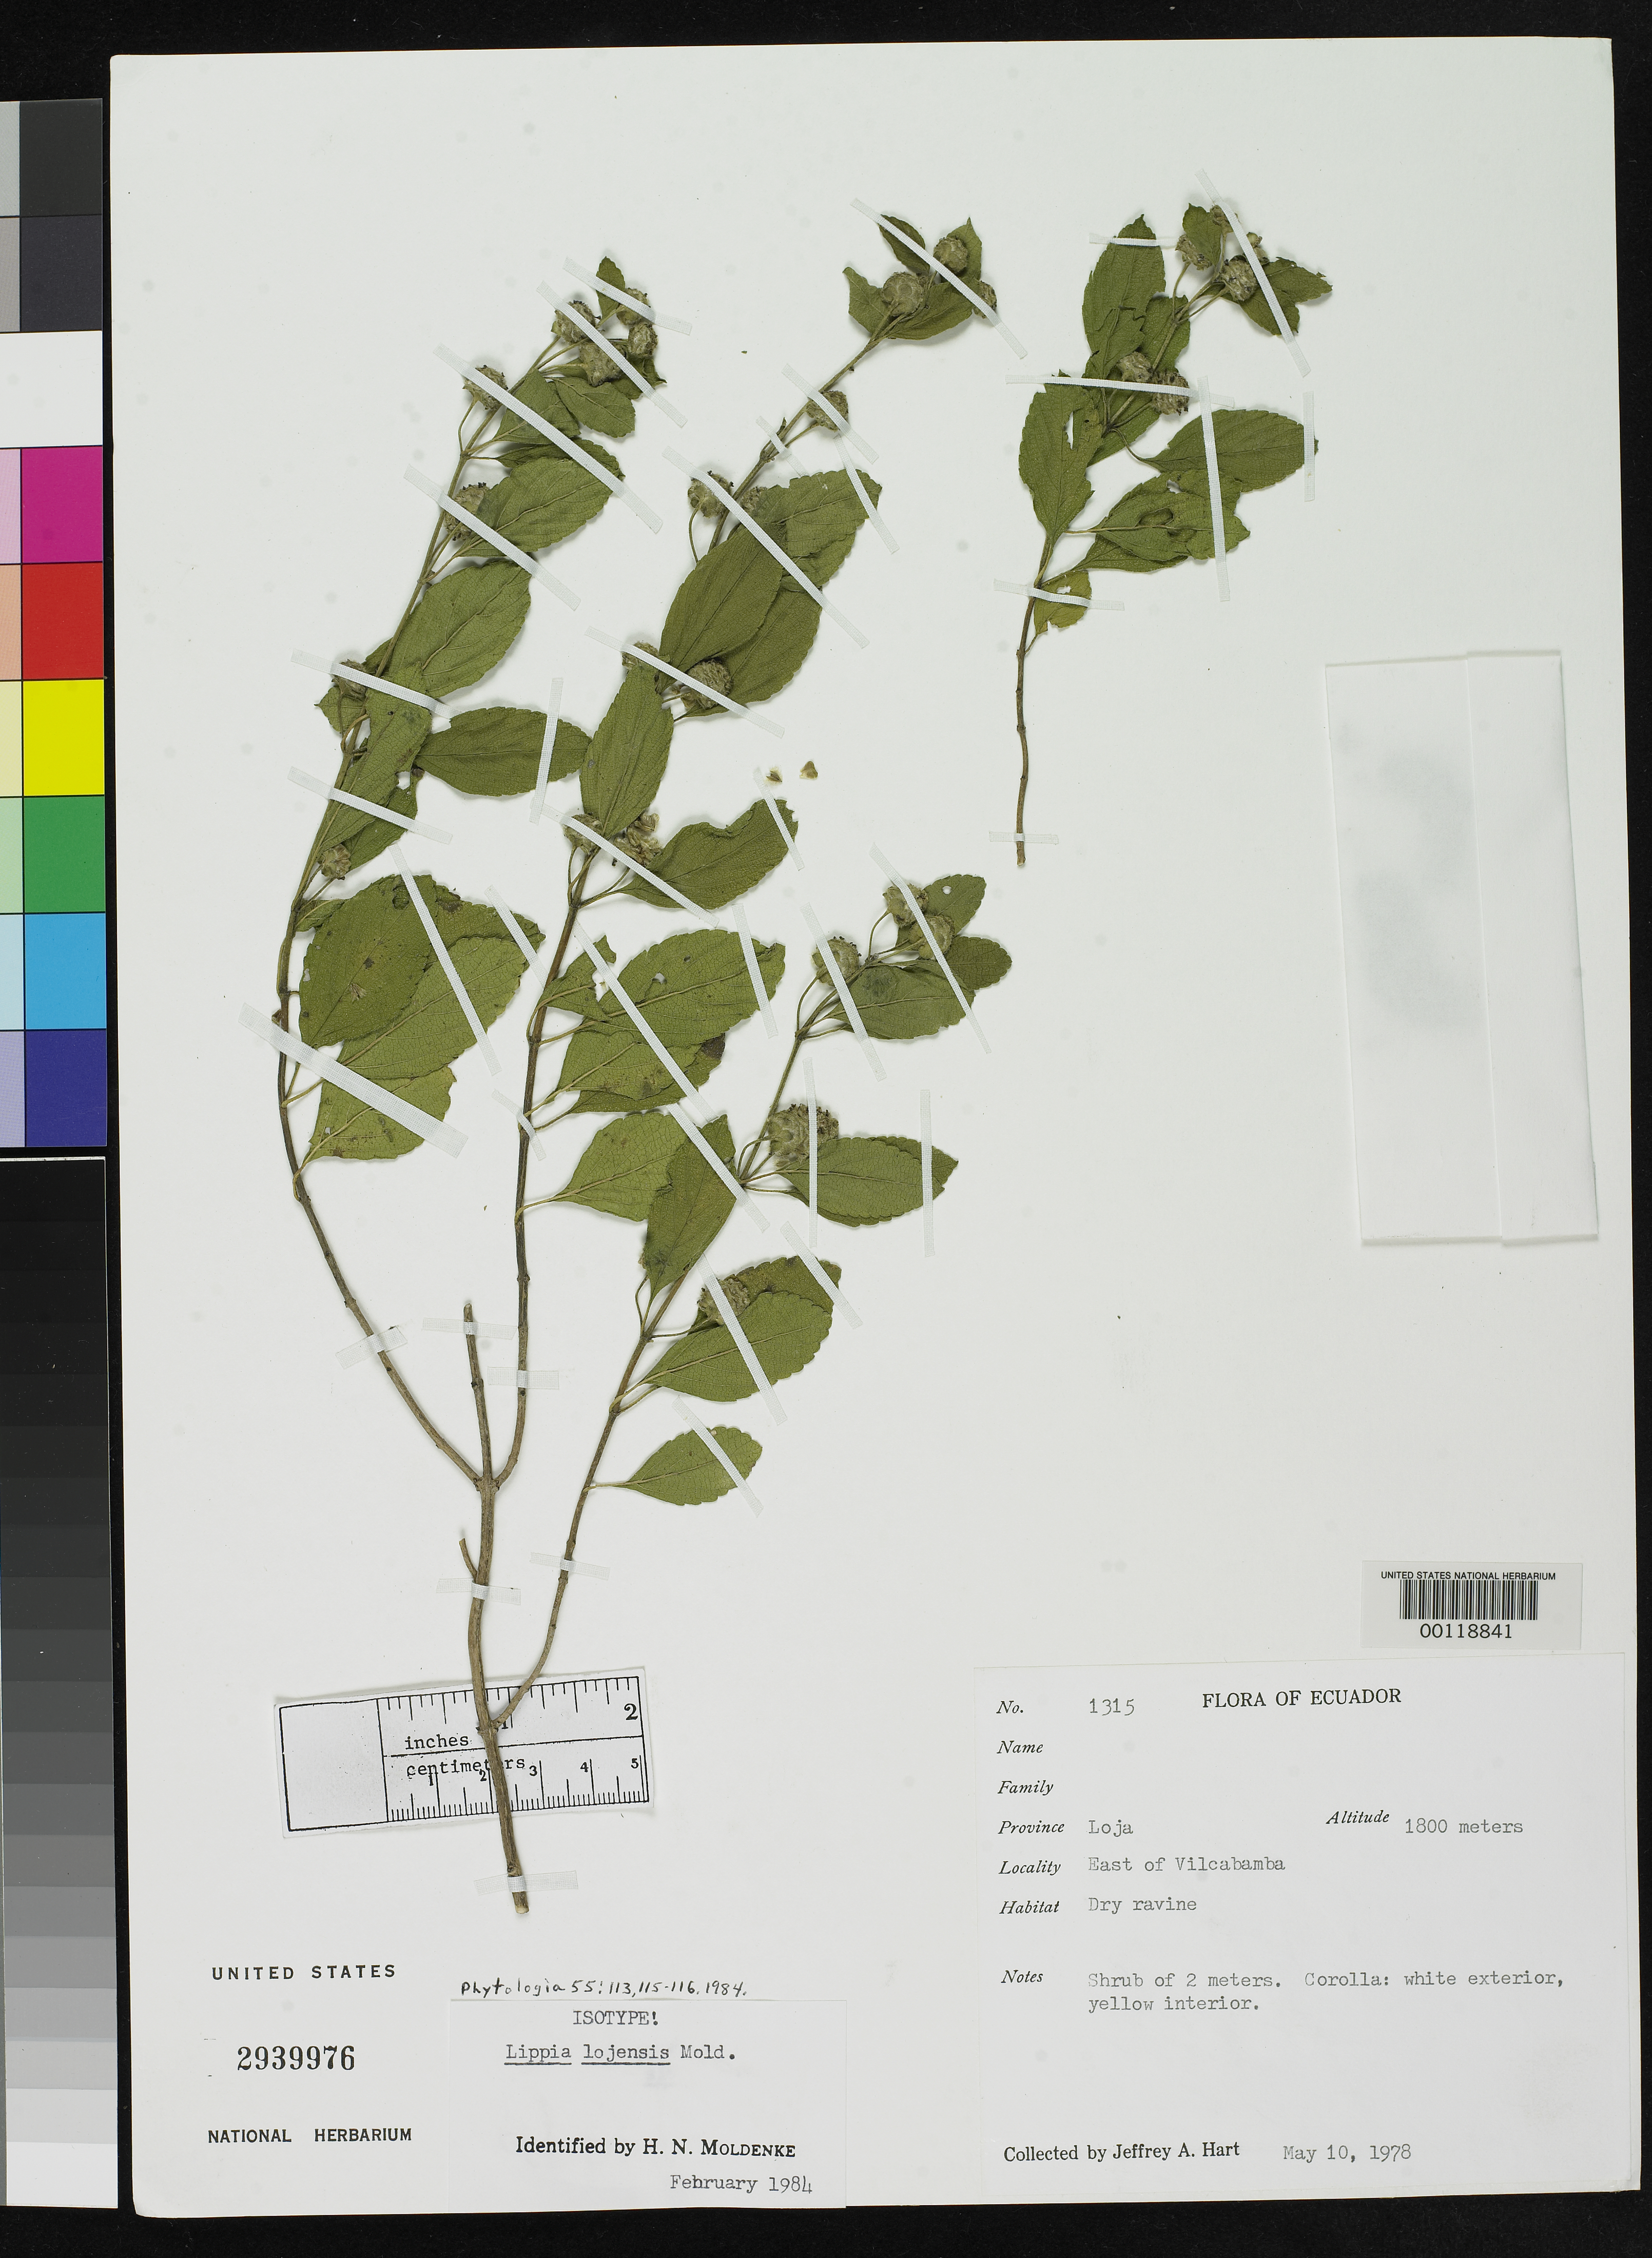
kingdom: Plantae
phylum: Tracheophyta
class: Magnoliopsida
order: Lamiales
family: Verbenaceae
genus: Lippia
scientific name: Lippia lojensis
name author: Moldenke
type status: Isotype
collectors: J. A. Hart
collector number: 1315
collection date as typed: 10 May 1978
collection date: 1978-05-10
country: Ecuador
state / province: Loja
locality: E of Vilcabamba.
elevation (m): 1800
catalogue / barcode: US 2939976